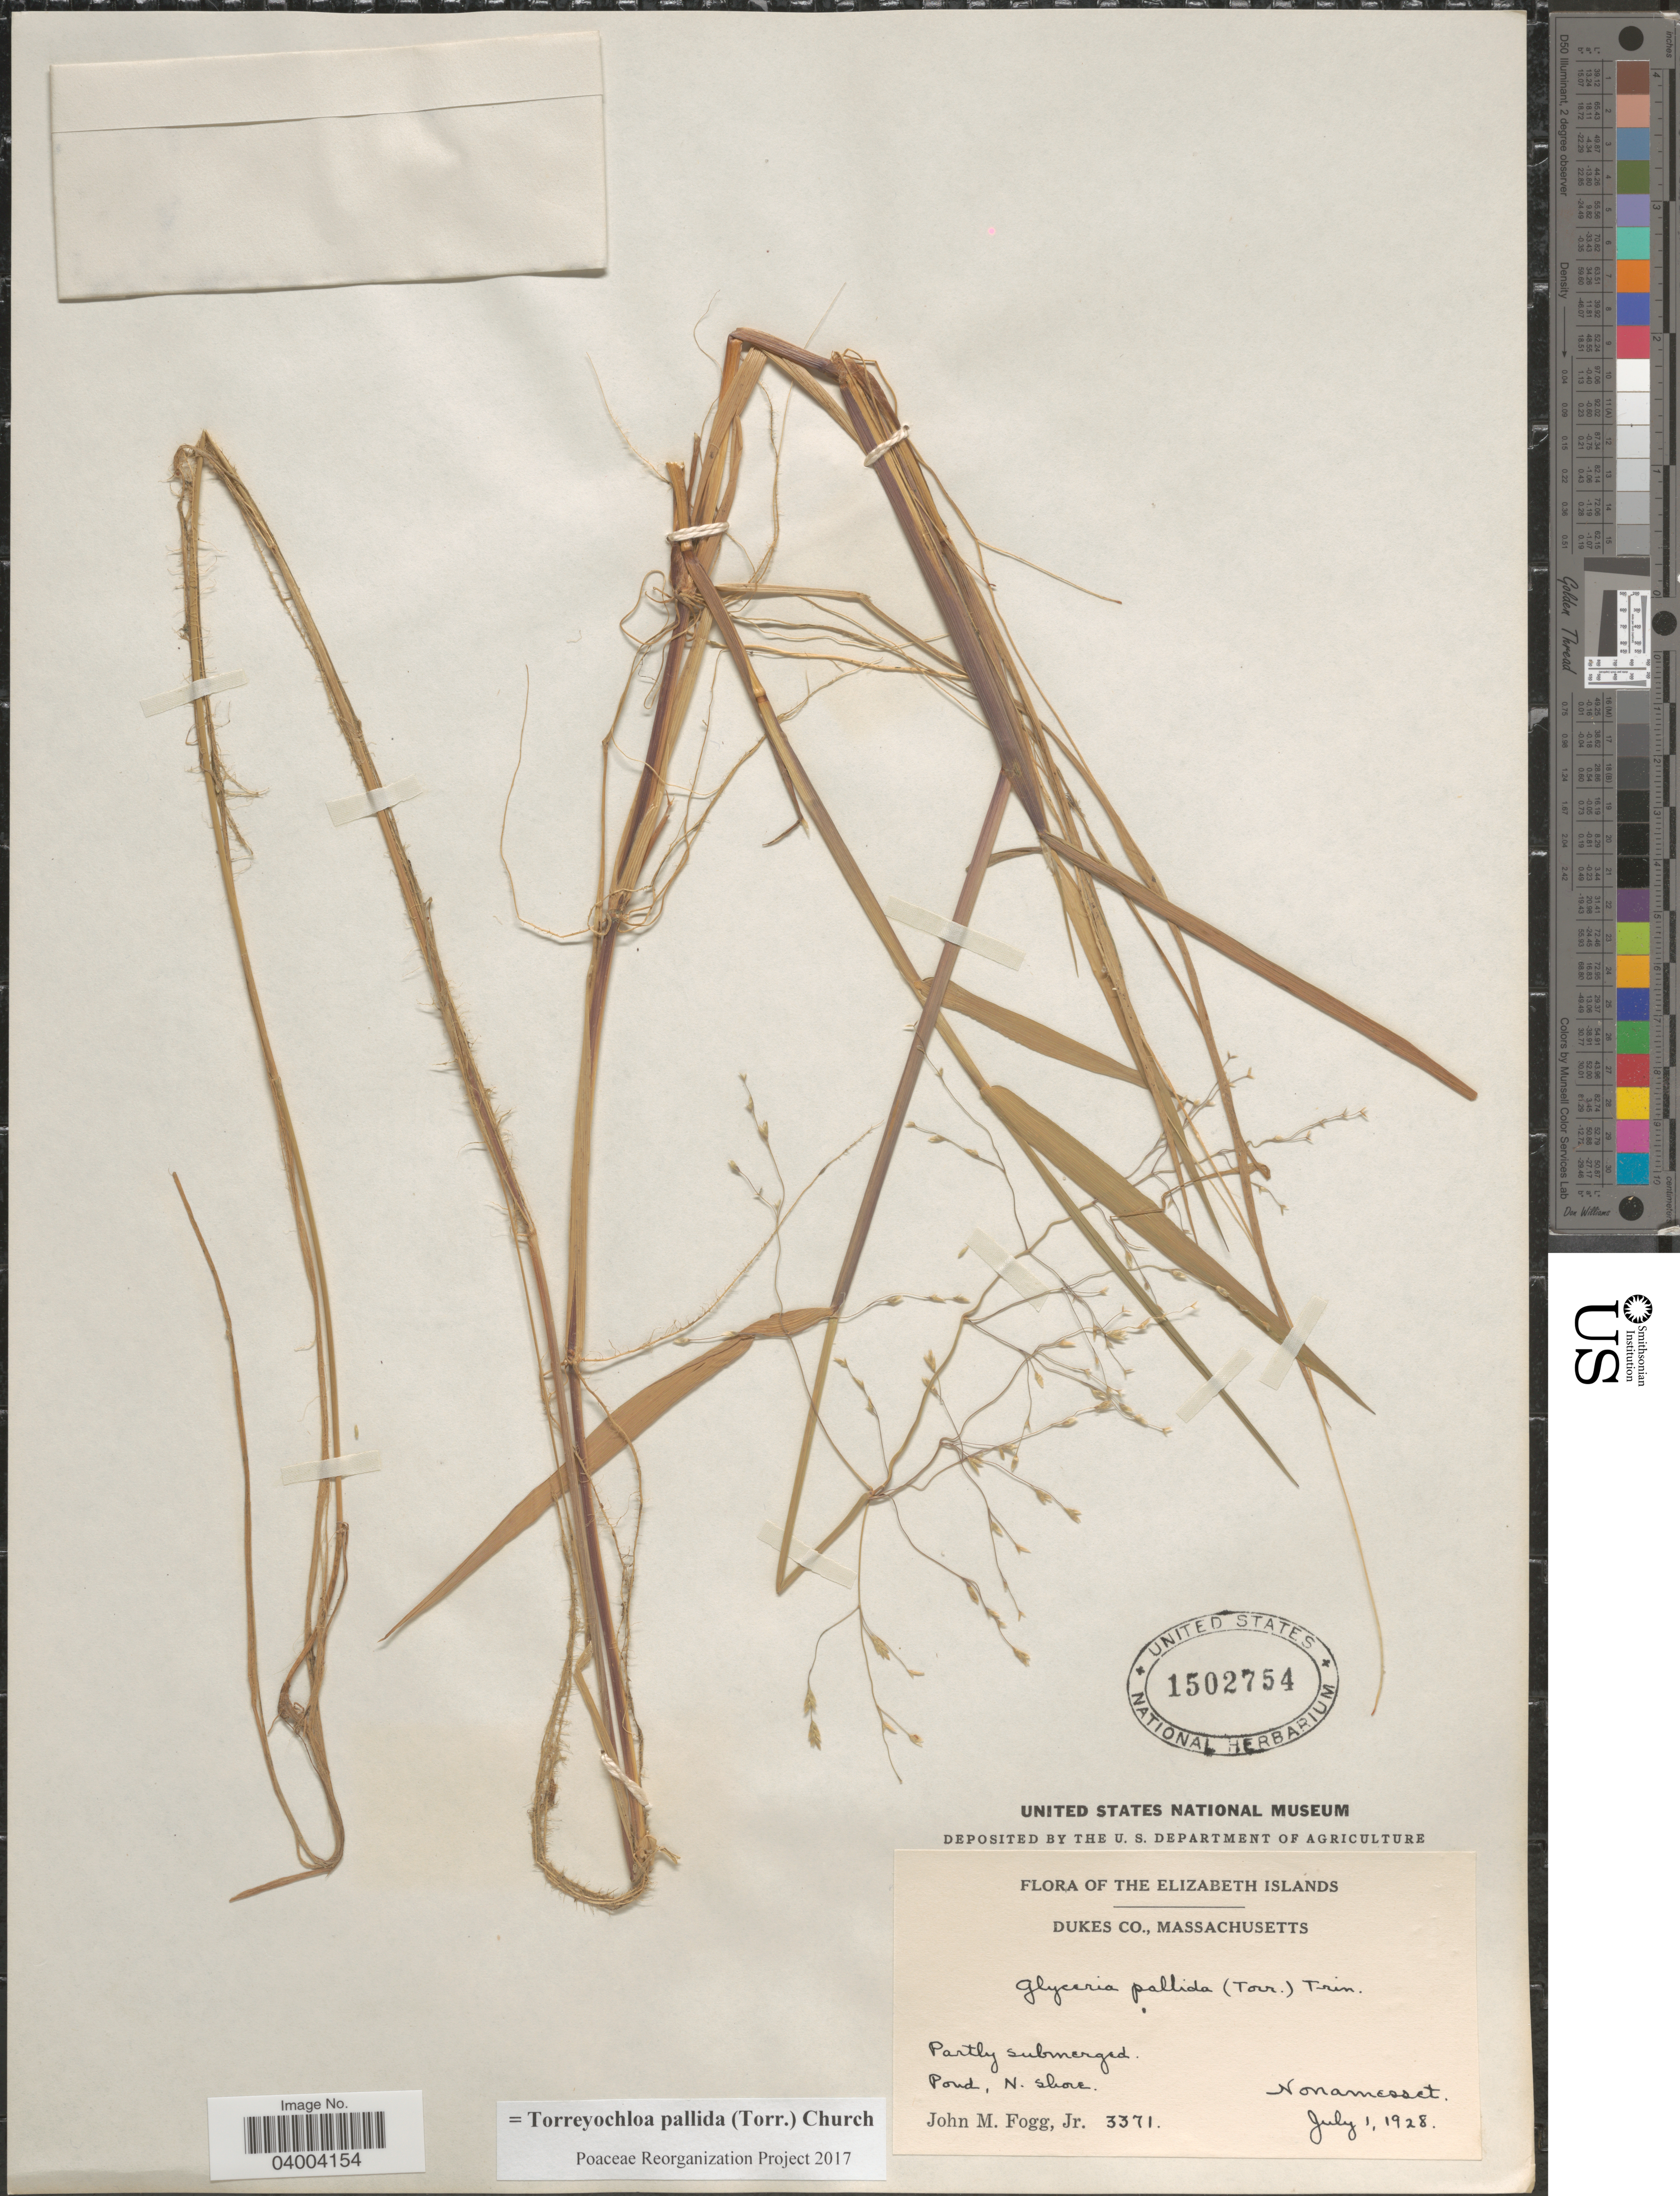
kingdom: Plantae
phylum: Tracheophyta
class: Liliopsida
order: Poales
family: Poaceae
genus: Torreyochloa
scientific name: Torreyochloa pallida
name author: (Torr.) G.L. Church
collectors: J. Fogg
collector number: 3371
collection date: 1928-07-01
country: United States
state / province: Massachusetts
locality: The Elizabeth Islands. Dukes Co. Pond, N. shore. Nonamesset.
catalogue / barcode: US 1502754